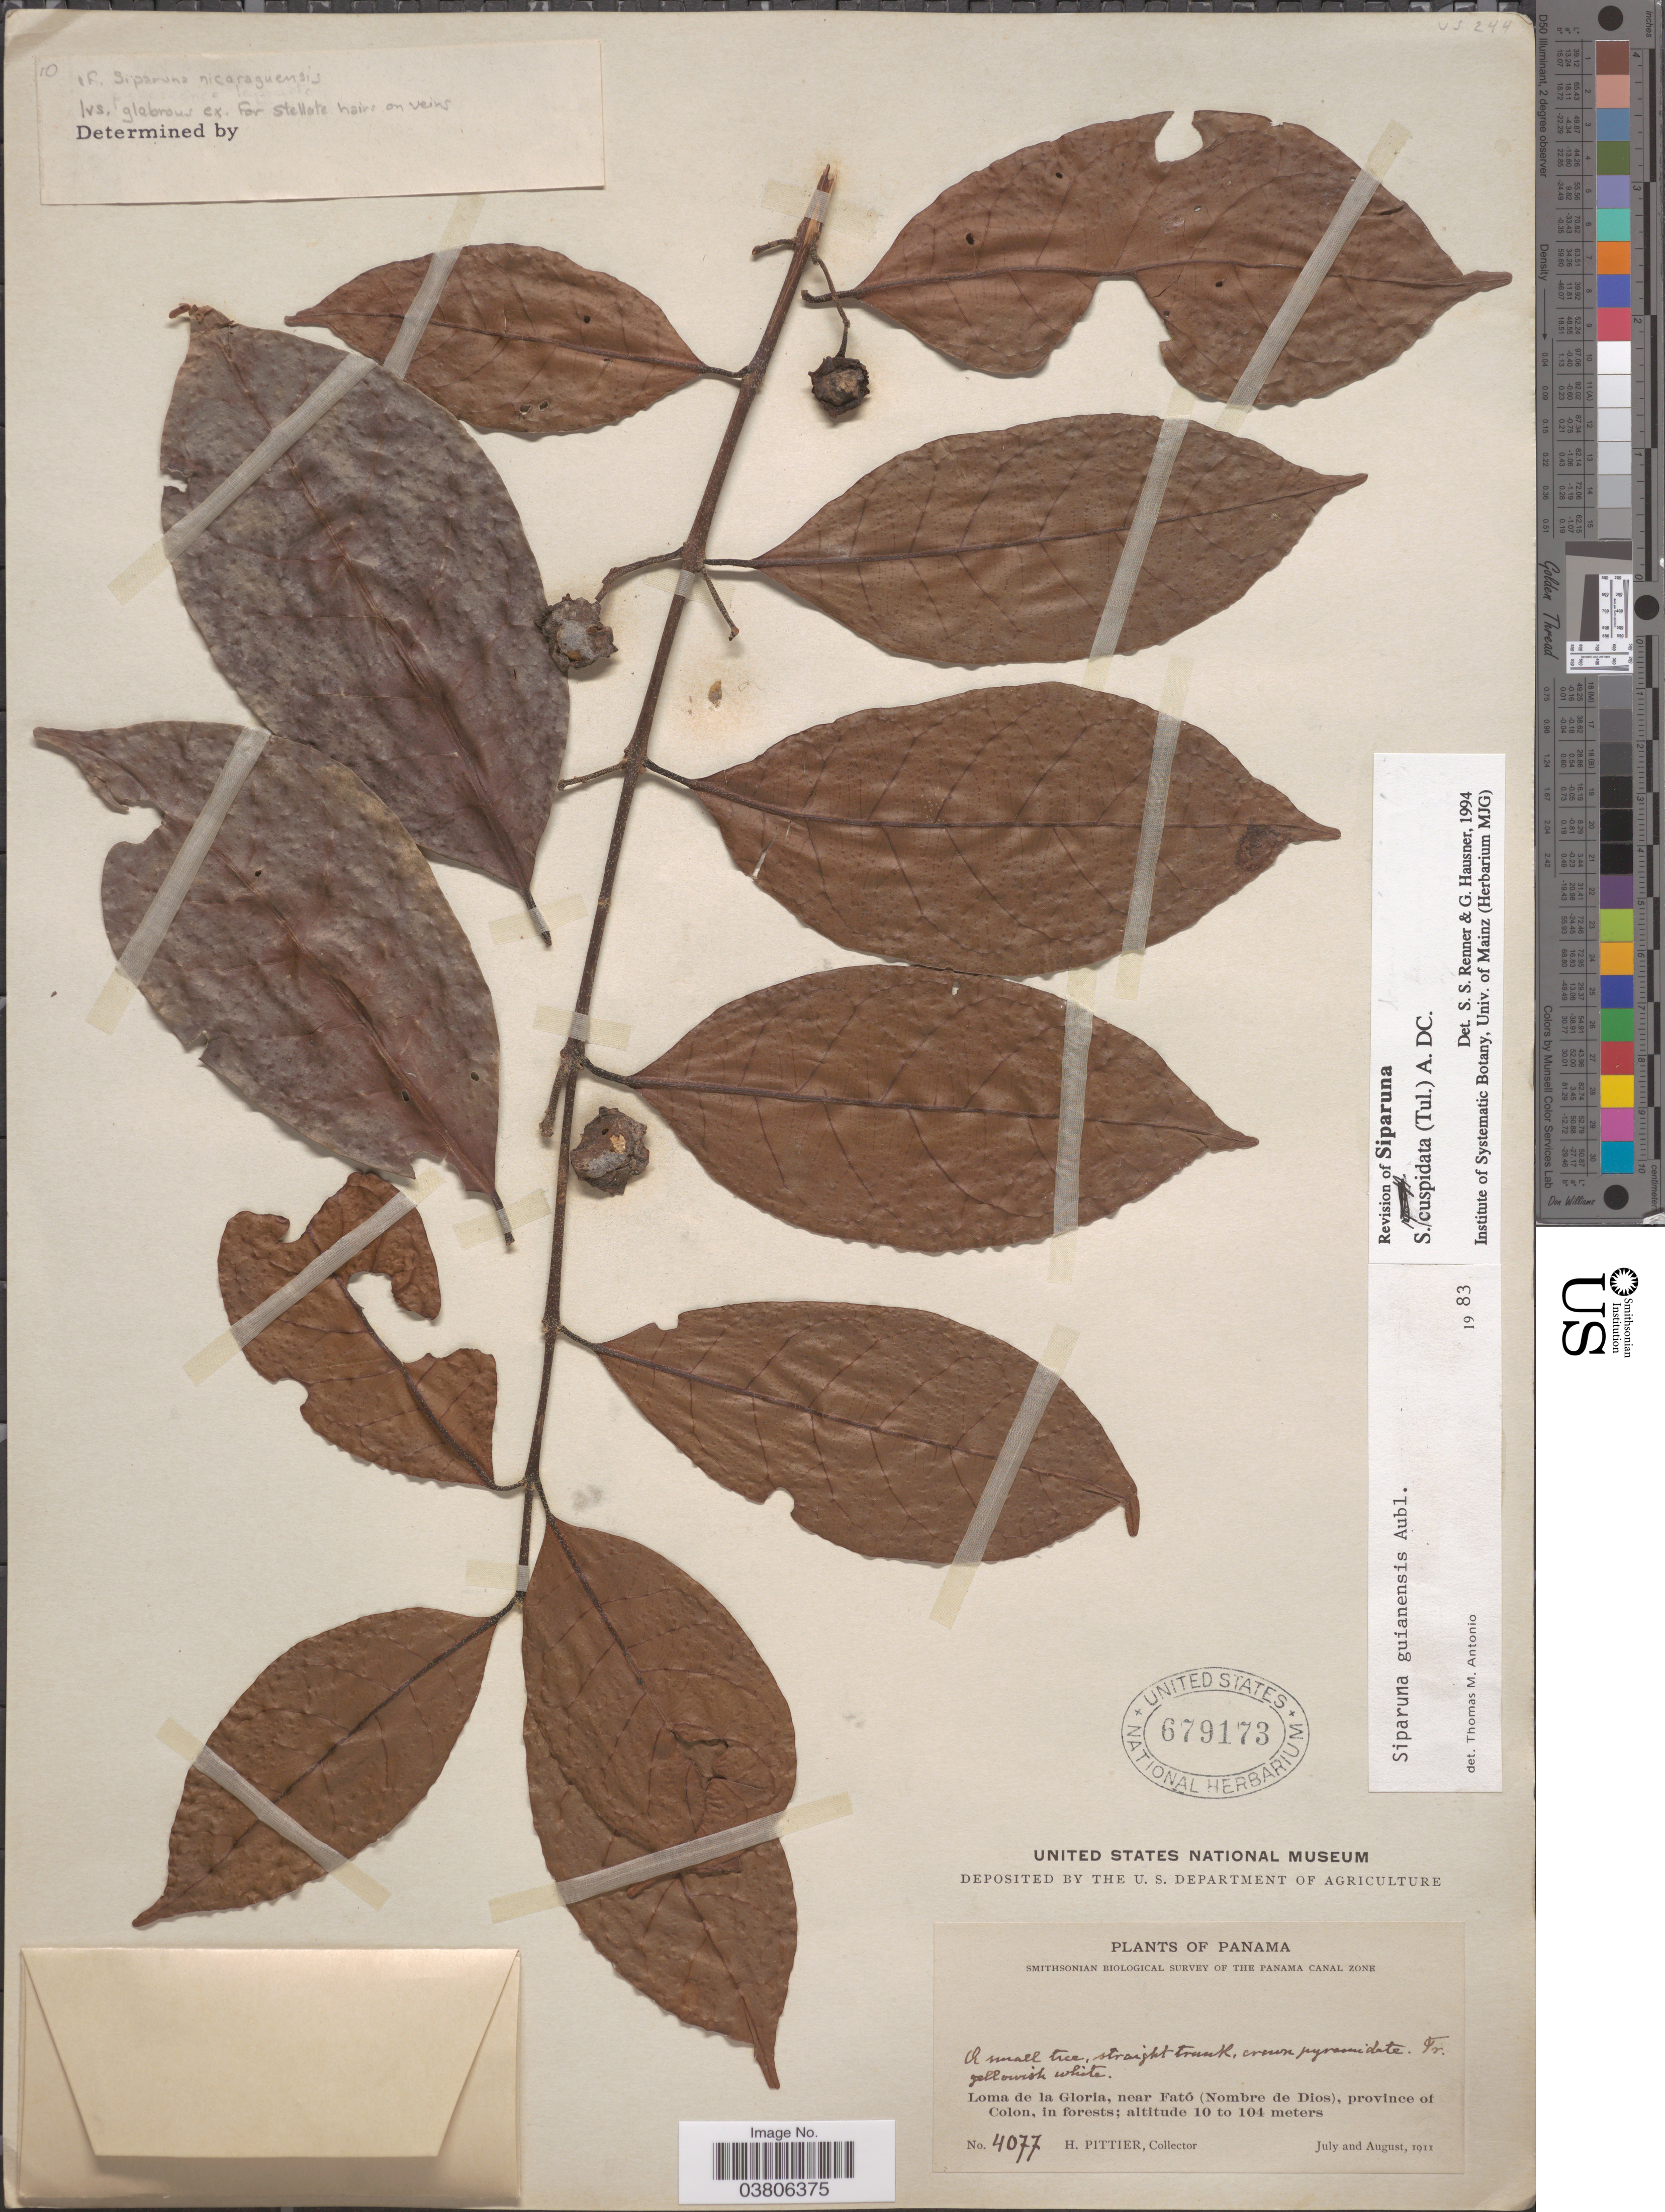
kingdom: Plantae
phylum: Tracheophyta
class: Magnoliopsida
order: Laurales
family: Siparunaceae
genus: Siparuna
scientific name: Siparuna cuspidata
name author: (Tul.) A. DC.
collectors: H. F. Pittier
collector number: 4077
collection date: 1911-07/1911-08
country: Panama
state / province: Colón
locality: The Panama Canal Zone. Loma de la Gloria, near Fató (Nombre de Dios).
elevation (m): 10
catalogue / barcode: US 679173